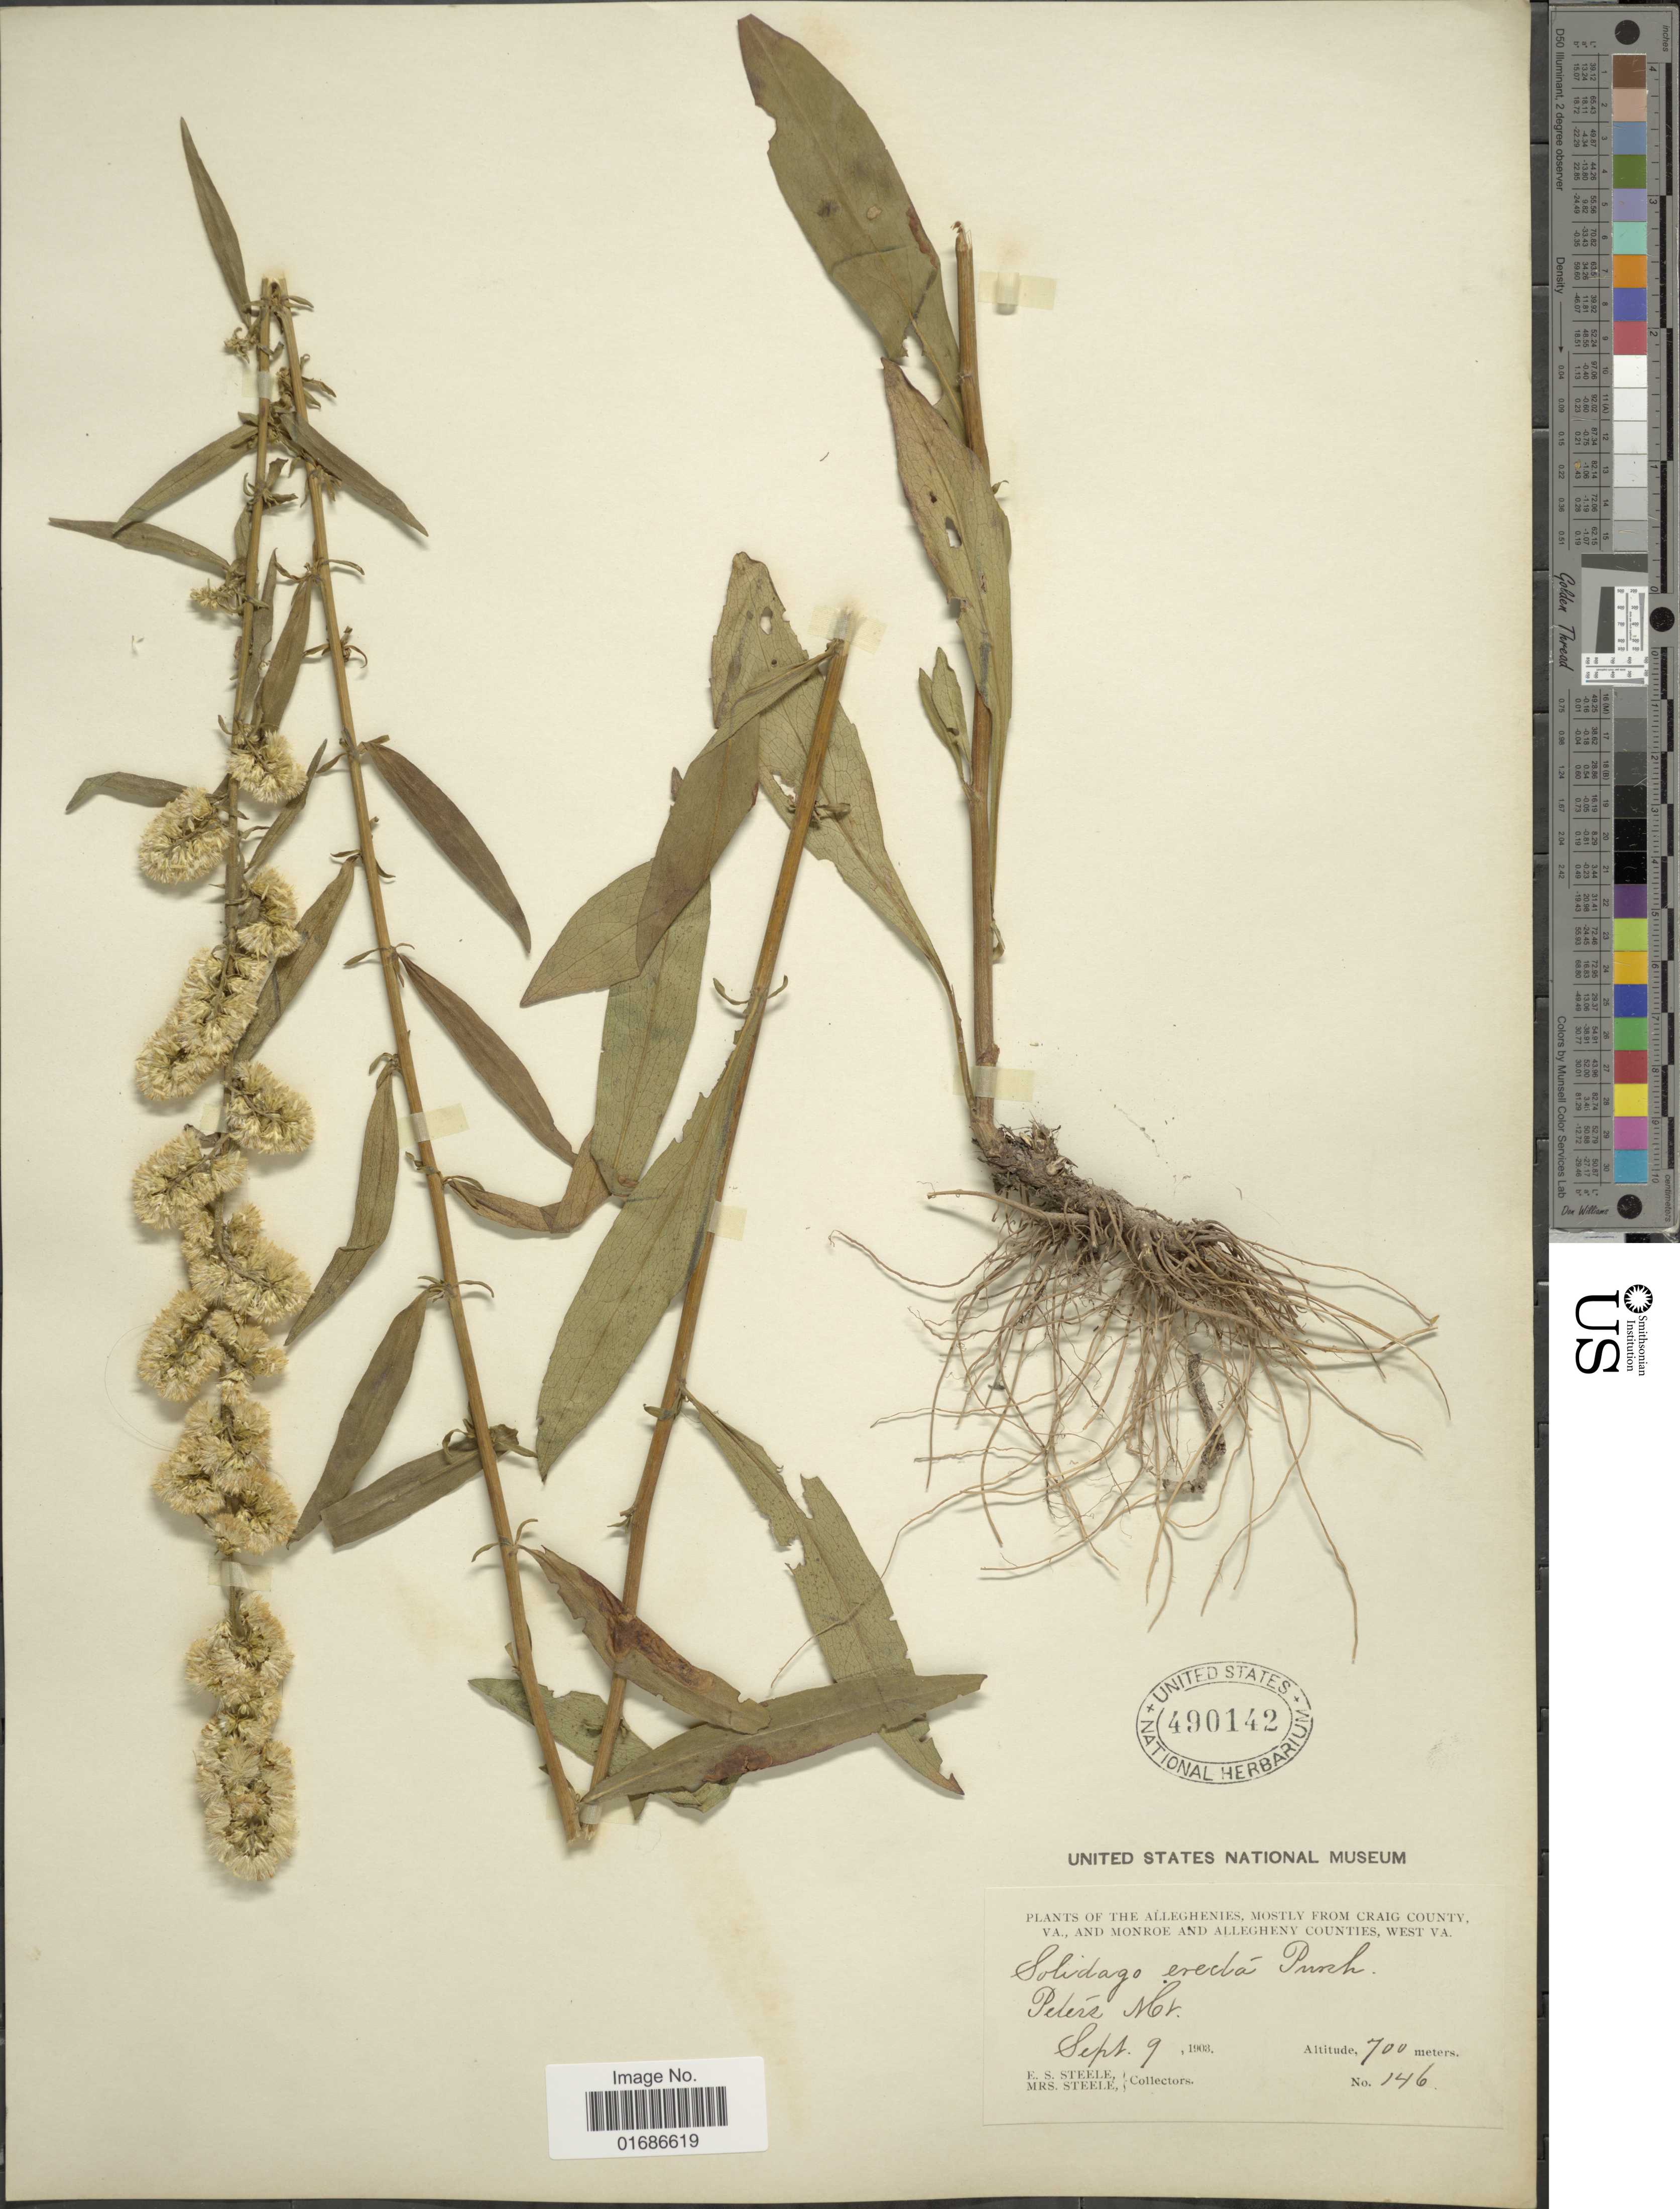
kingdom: Plantae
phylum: Tracheophyta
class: Magnoliopsida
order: Asterales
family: Asteraceae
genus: Solidago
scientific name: Solidago erecta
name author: Pursh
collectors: E. Steele & Mrs. E. S. Steele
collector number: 146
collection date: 1903-09-09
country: United States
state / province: West Virginia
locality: The Alleghenies, mostly from Craig County, VA., and Monroe and Allegheny Counties, Peters Mt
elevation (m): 700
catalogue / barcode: US 490142